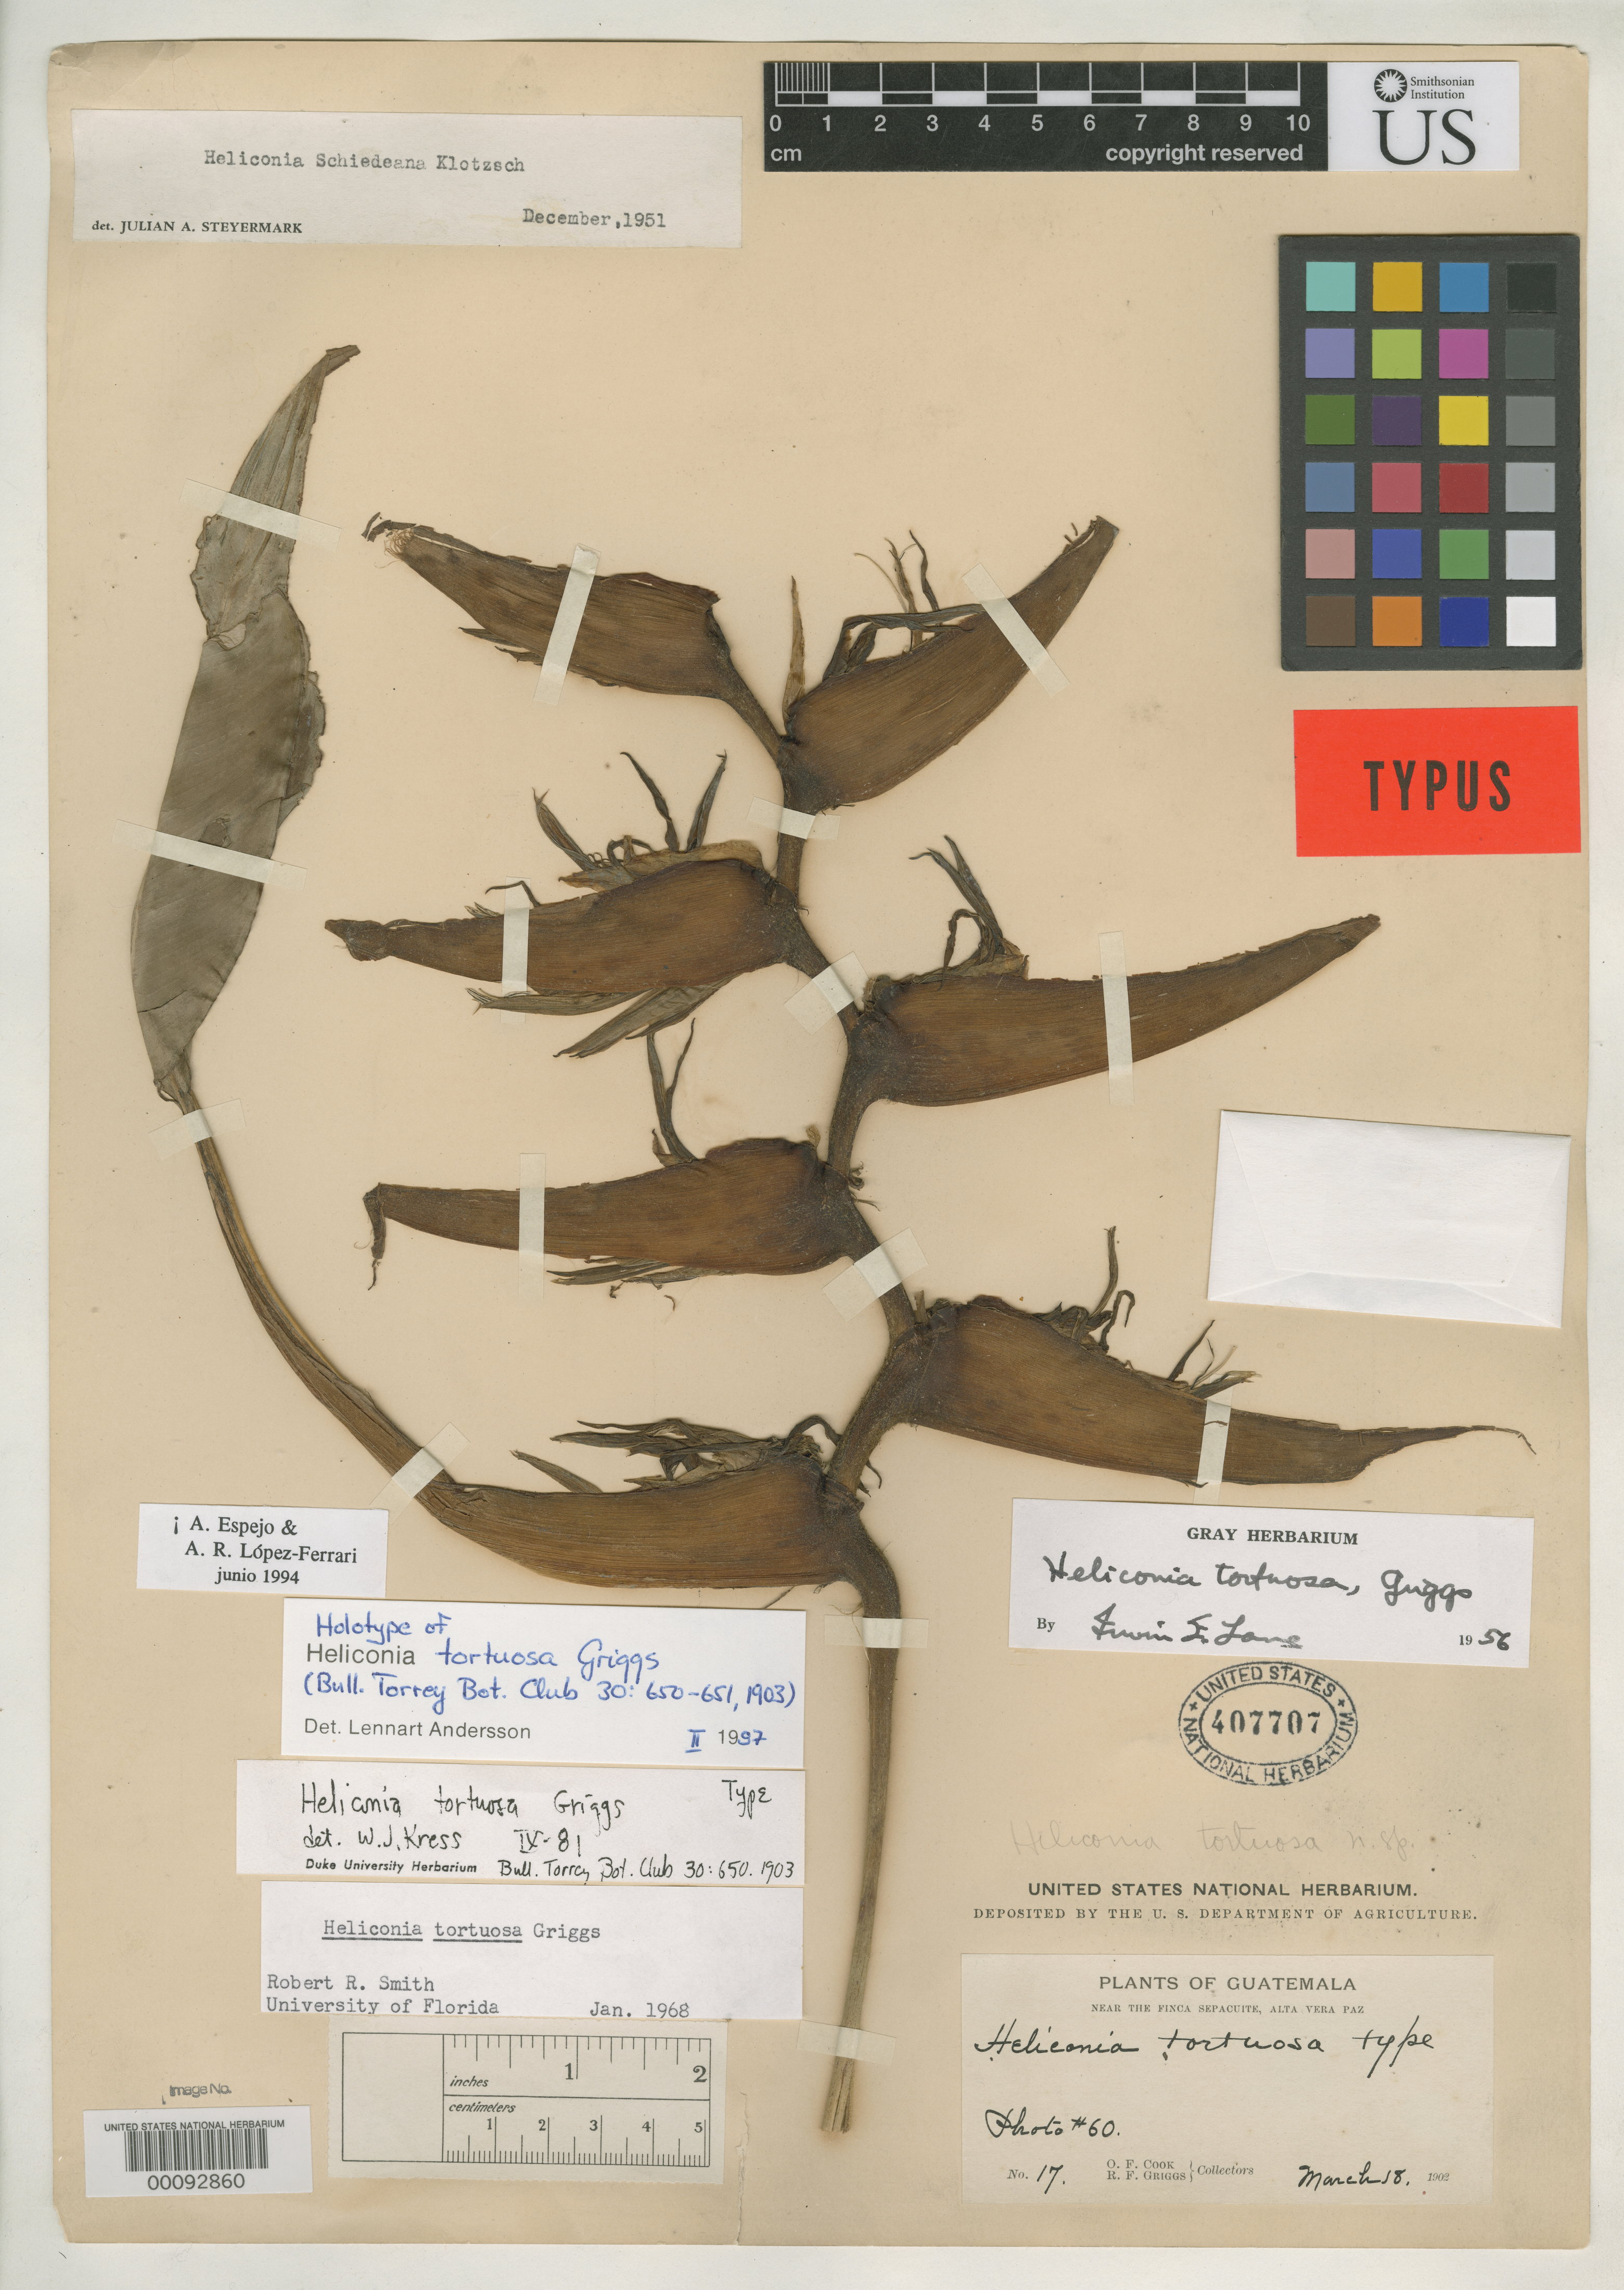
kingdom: Plantae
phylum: Tracheophyta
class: Liliopsida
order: Zingiberales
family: Heliconiaceae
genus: Heliconia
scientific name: Heliconia tortuosa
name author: R.F. Griggs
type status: Type Collection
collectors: O. F. Cook & R. F. Griggs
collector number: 17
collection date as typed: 18 Mar 1902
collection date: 1902-03-18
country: Guatemala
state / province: Alta Verapaz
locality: Finca Sepacuite.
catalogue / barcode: US 407707